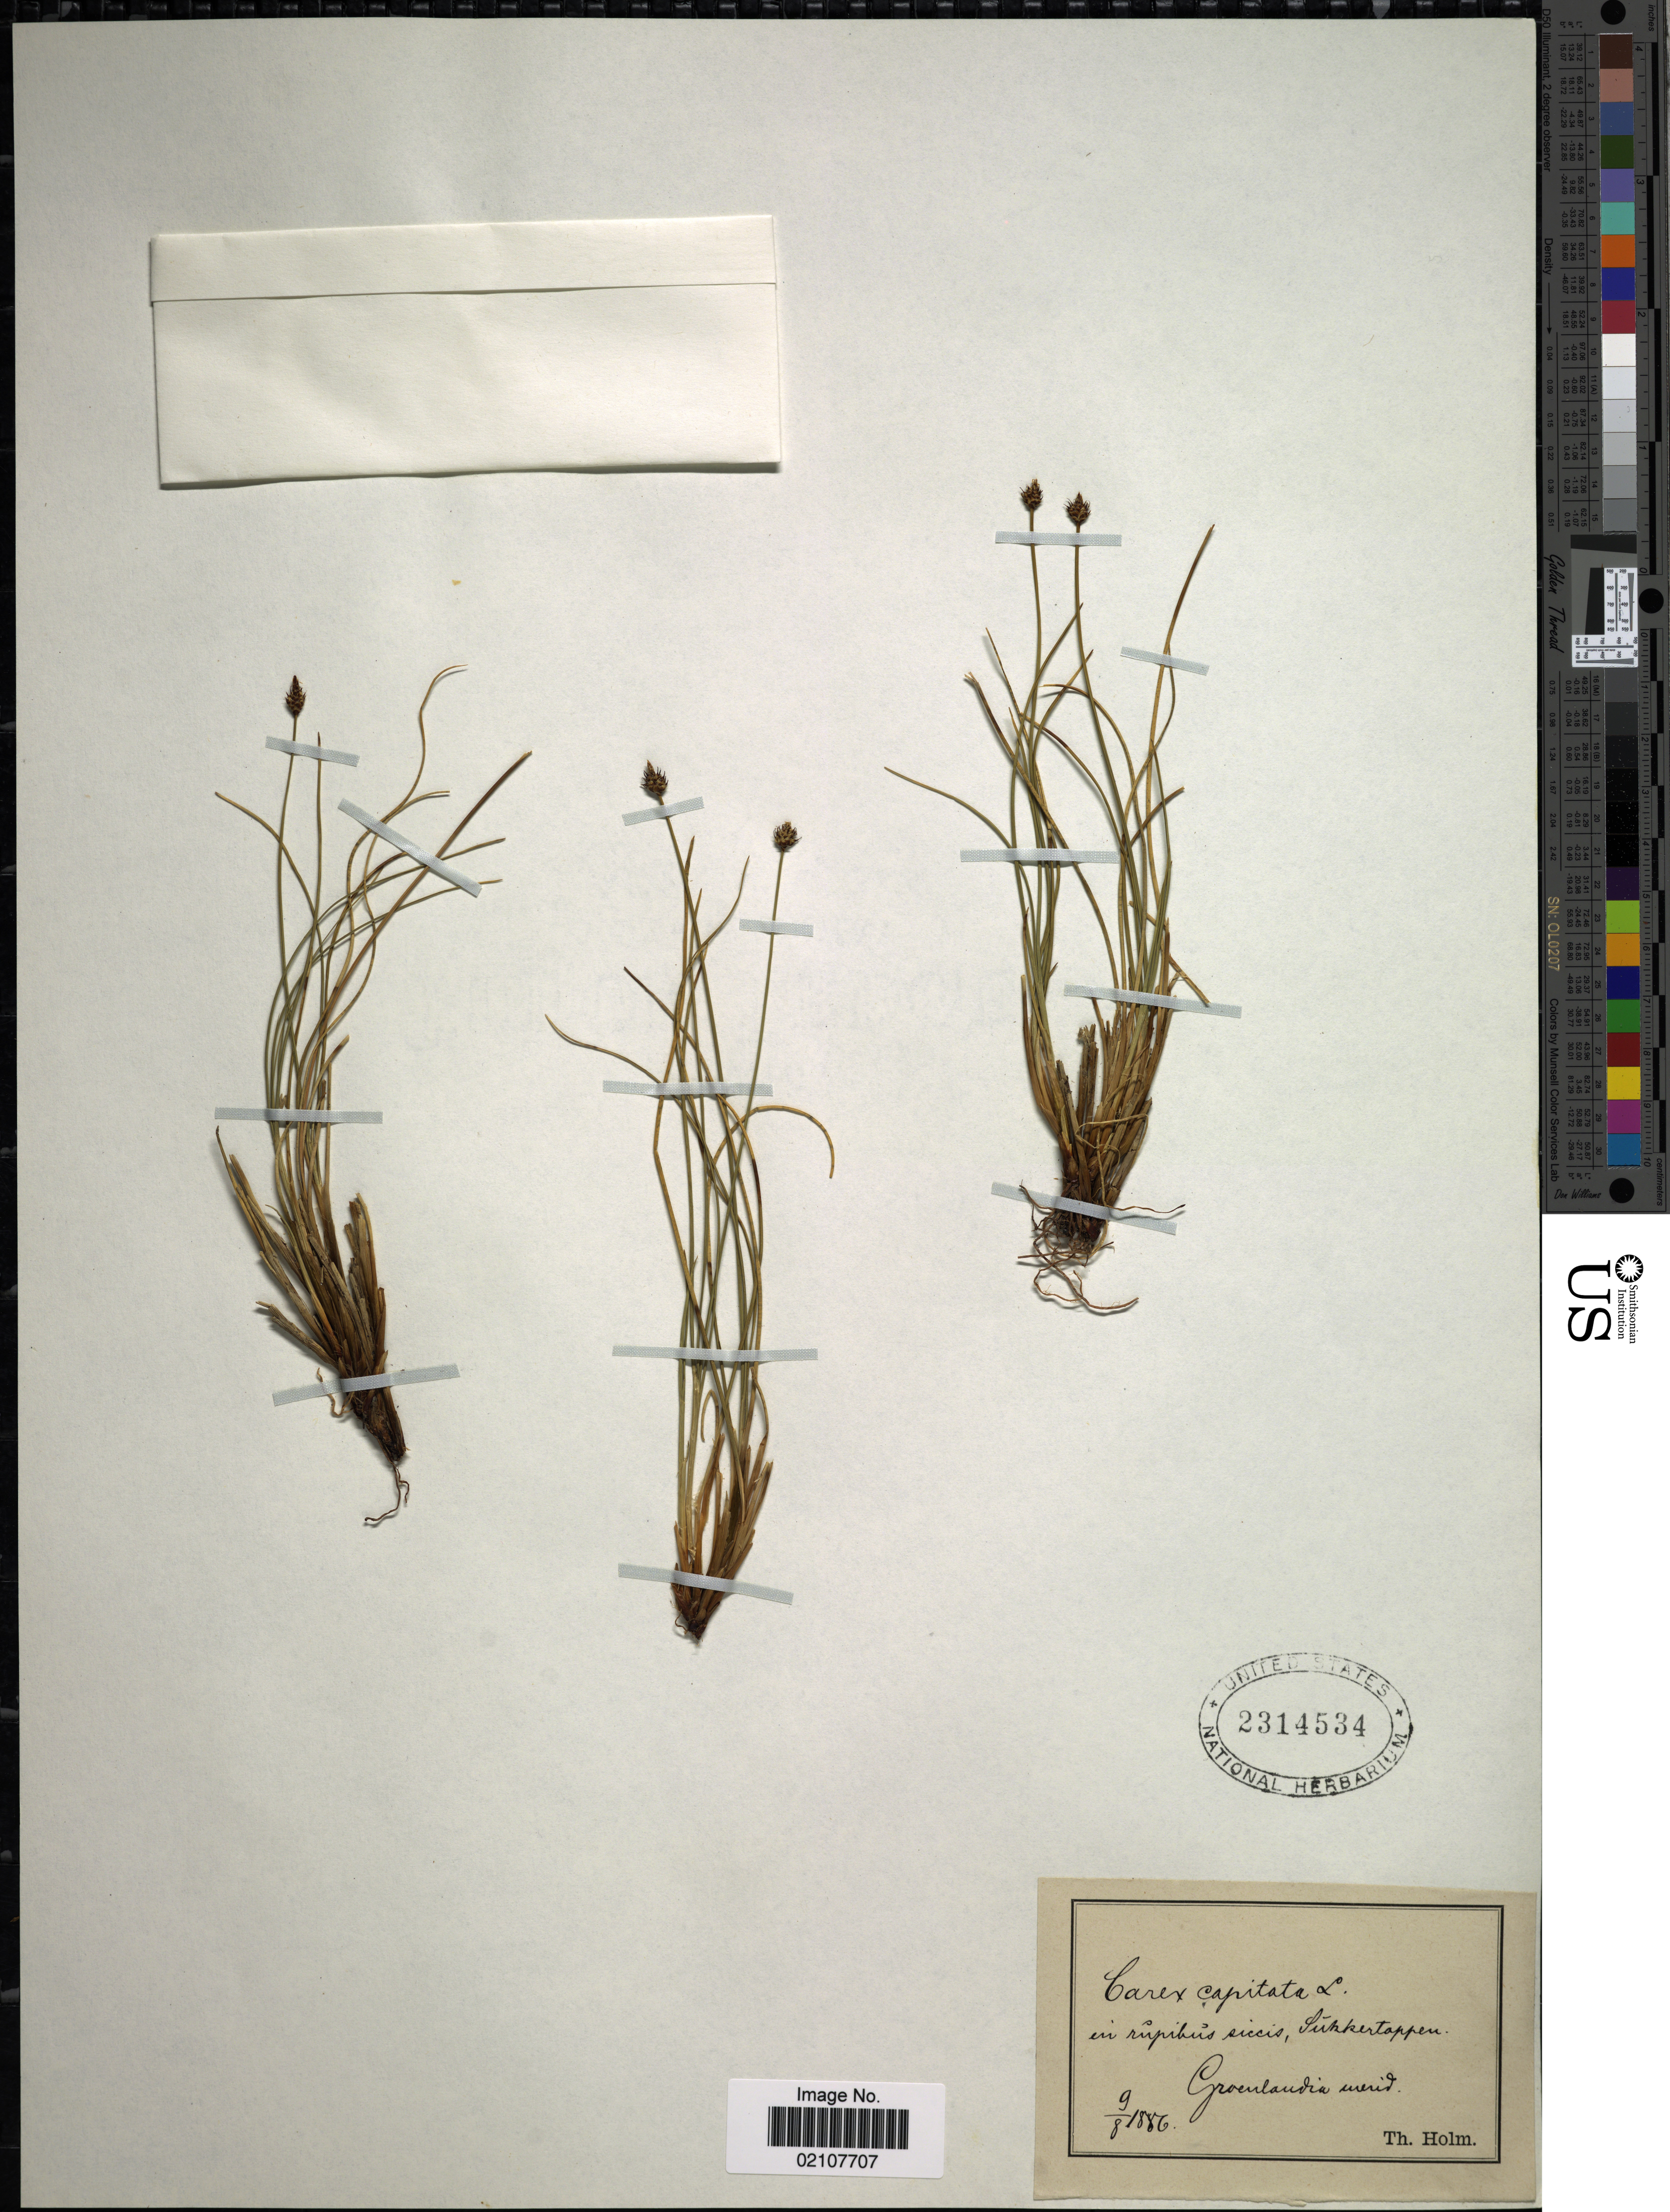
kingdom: Plantae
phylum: Tracheophyta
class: Liliopsida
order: Poales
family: Cyperaceae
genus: Carex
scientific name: Carex capitata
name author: L.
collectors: T. Holm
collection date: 1886-08-09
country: Greenland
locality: Groelandia occid. In rupibus siccis, Sukkertoppen.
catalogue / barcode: US 2314534